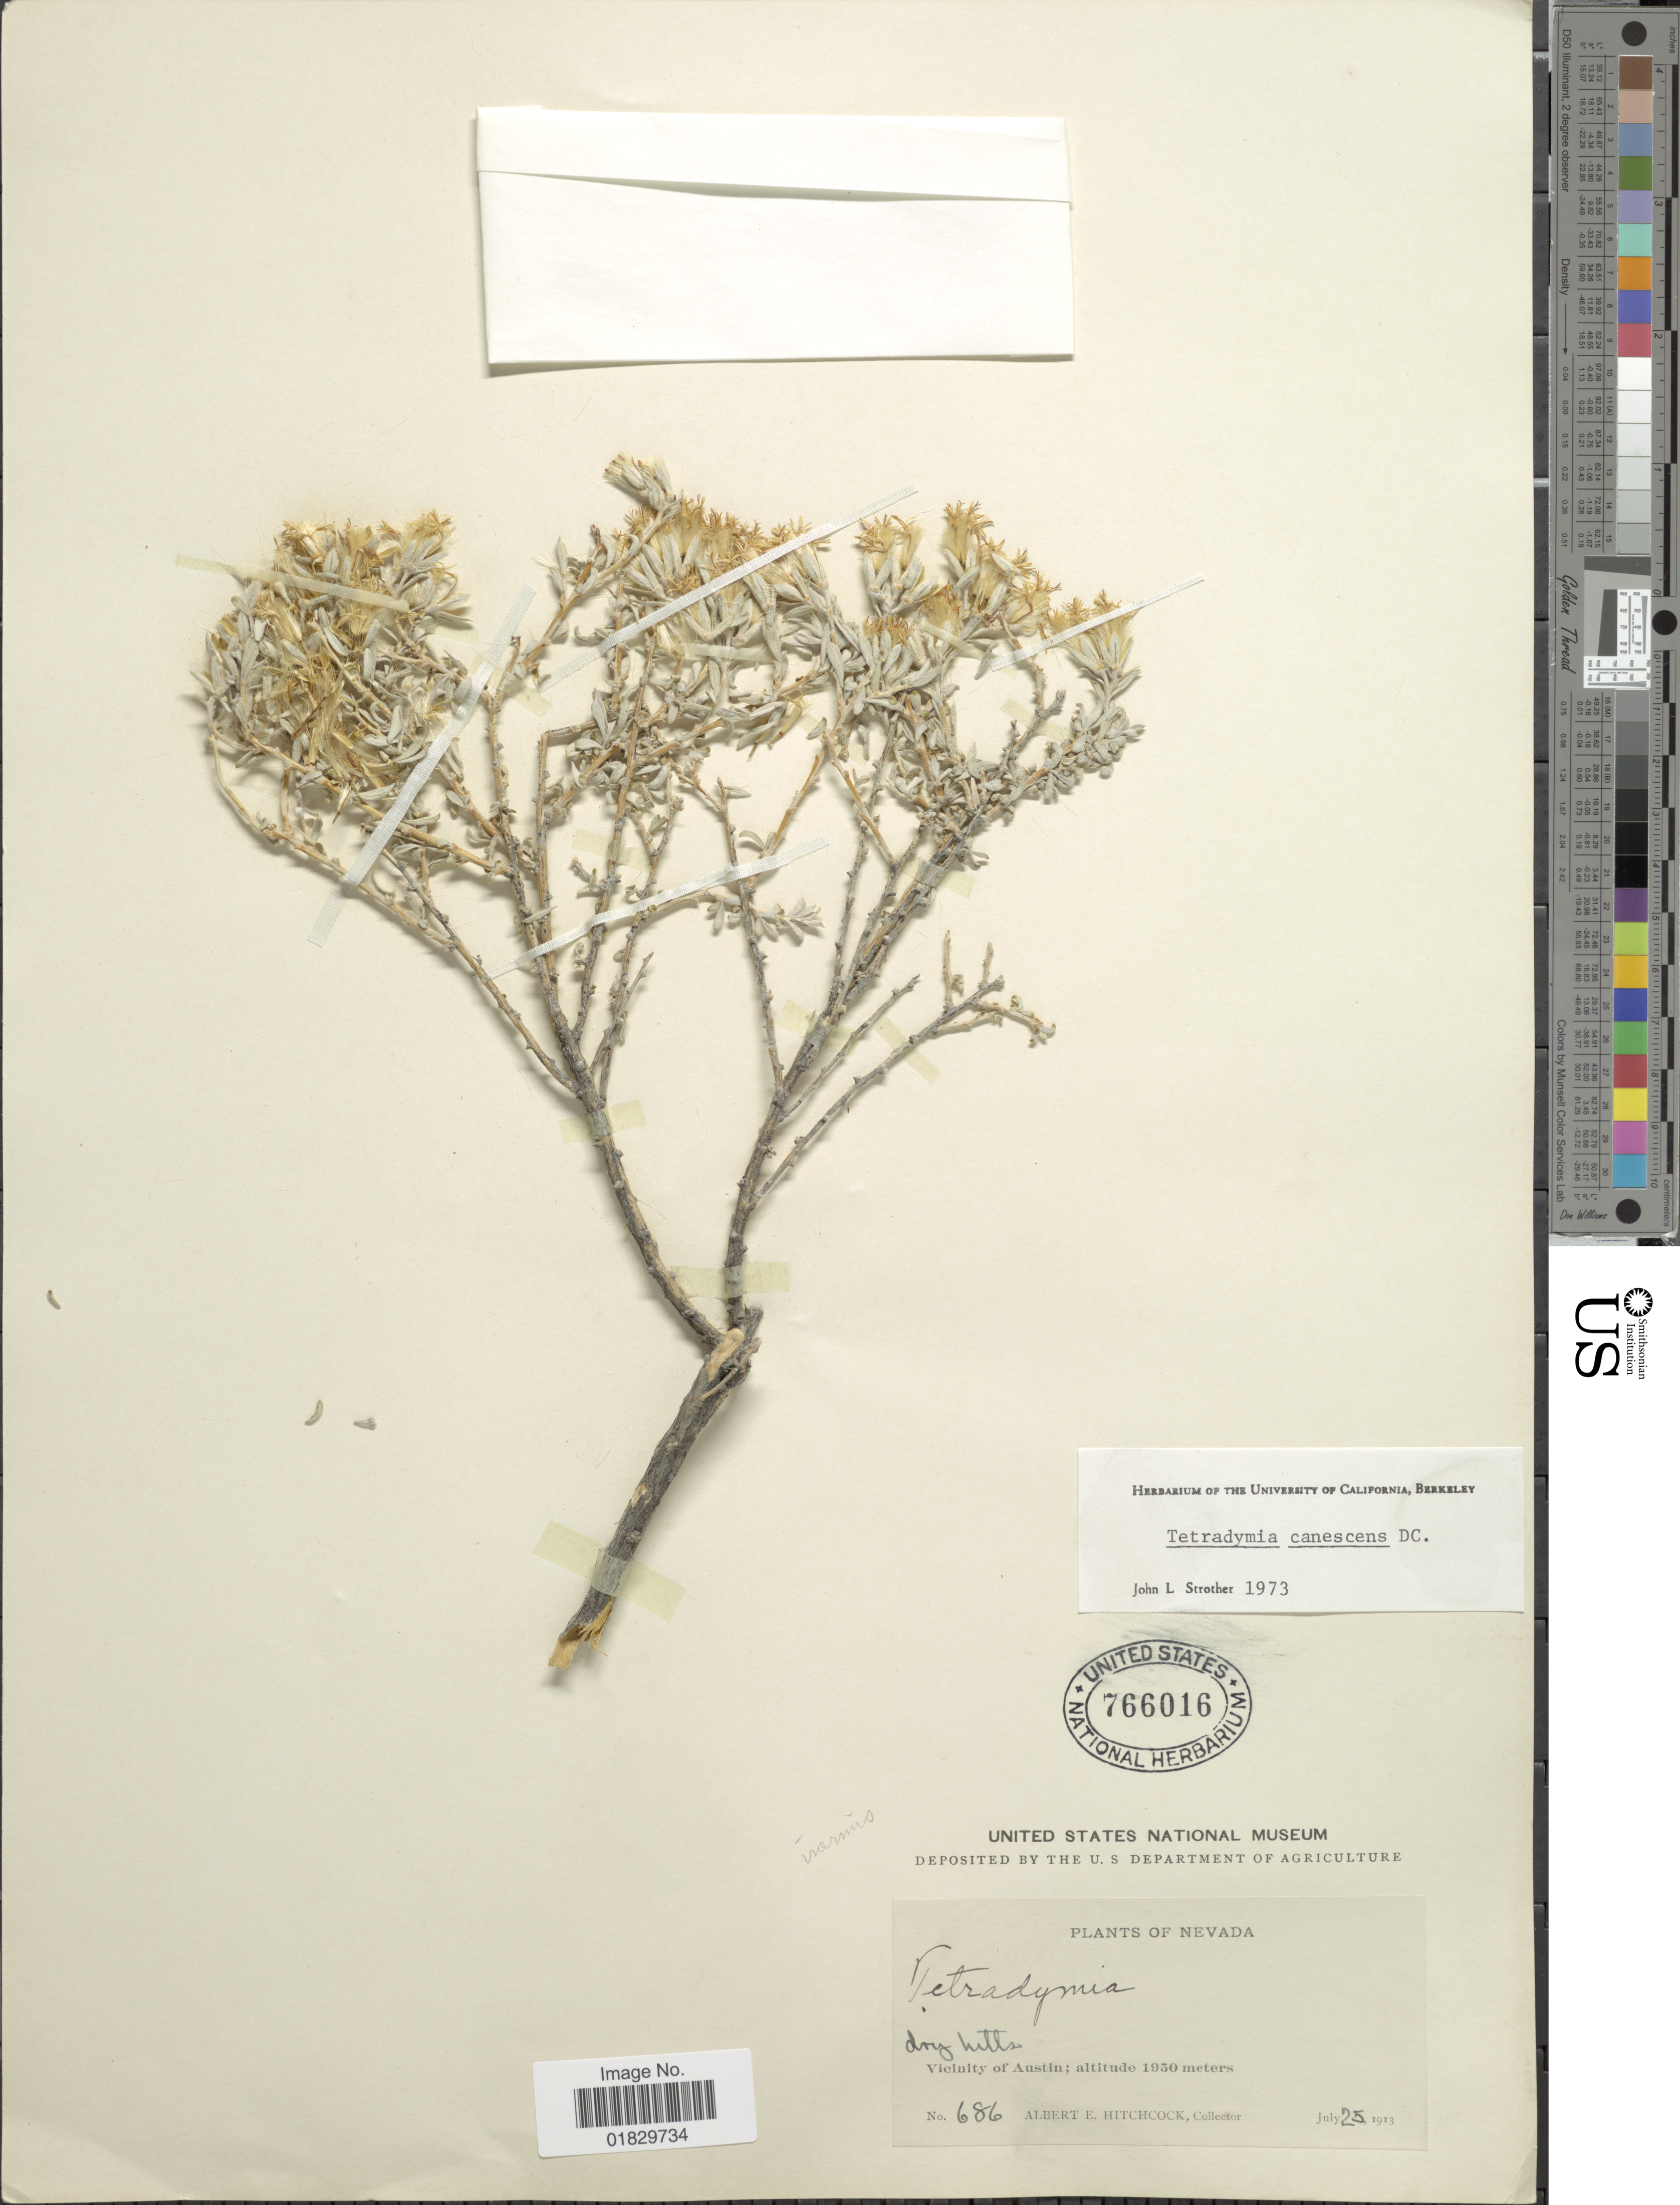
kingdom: Plantae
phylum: Tracheophyta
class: Magnoliopsida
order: Asterales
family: Asteraceae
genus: Tetradymia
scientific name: Tetradymia canescens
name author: DC.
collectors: A. Hitchcock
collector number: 686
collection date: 1913-07-25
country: United States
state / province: Nevada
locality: Dry hills, Vicinity of Austin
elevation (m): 1950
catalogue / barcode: US 766016